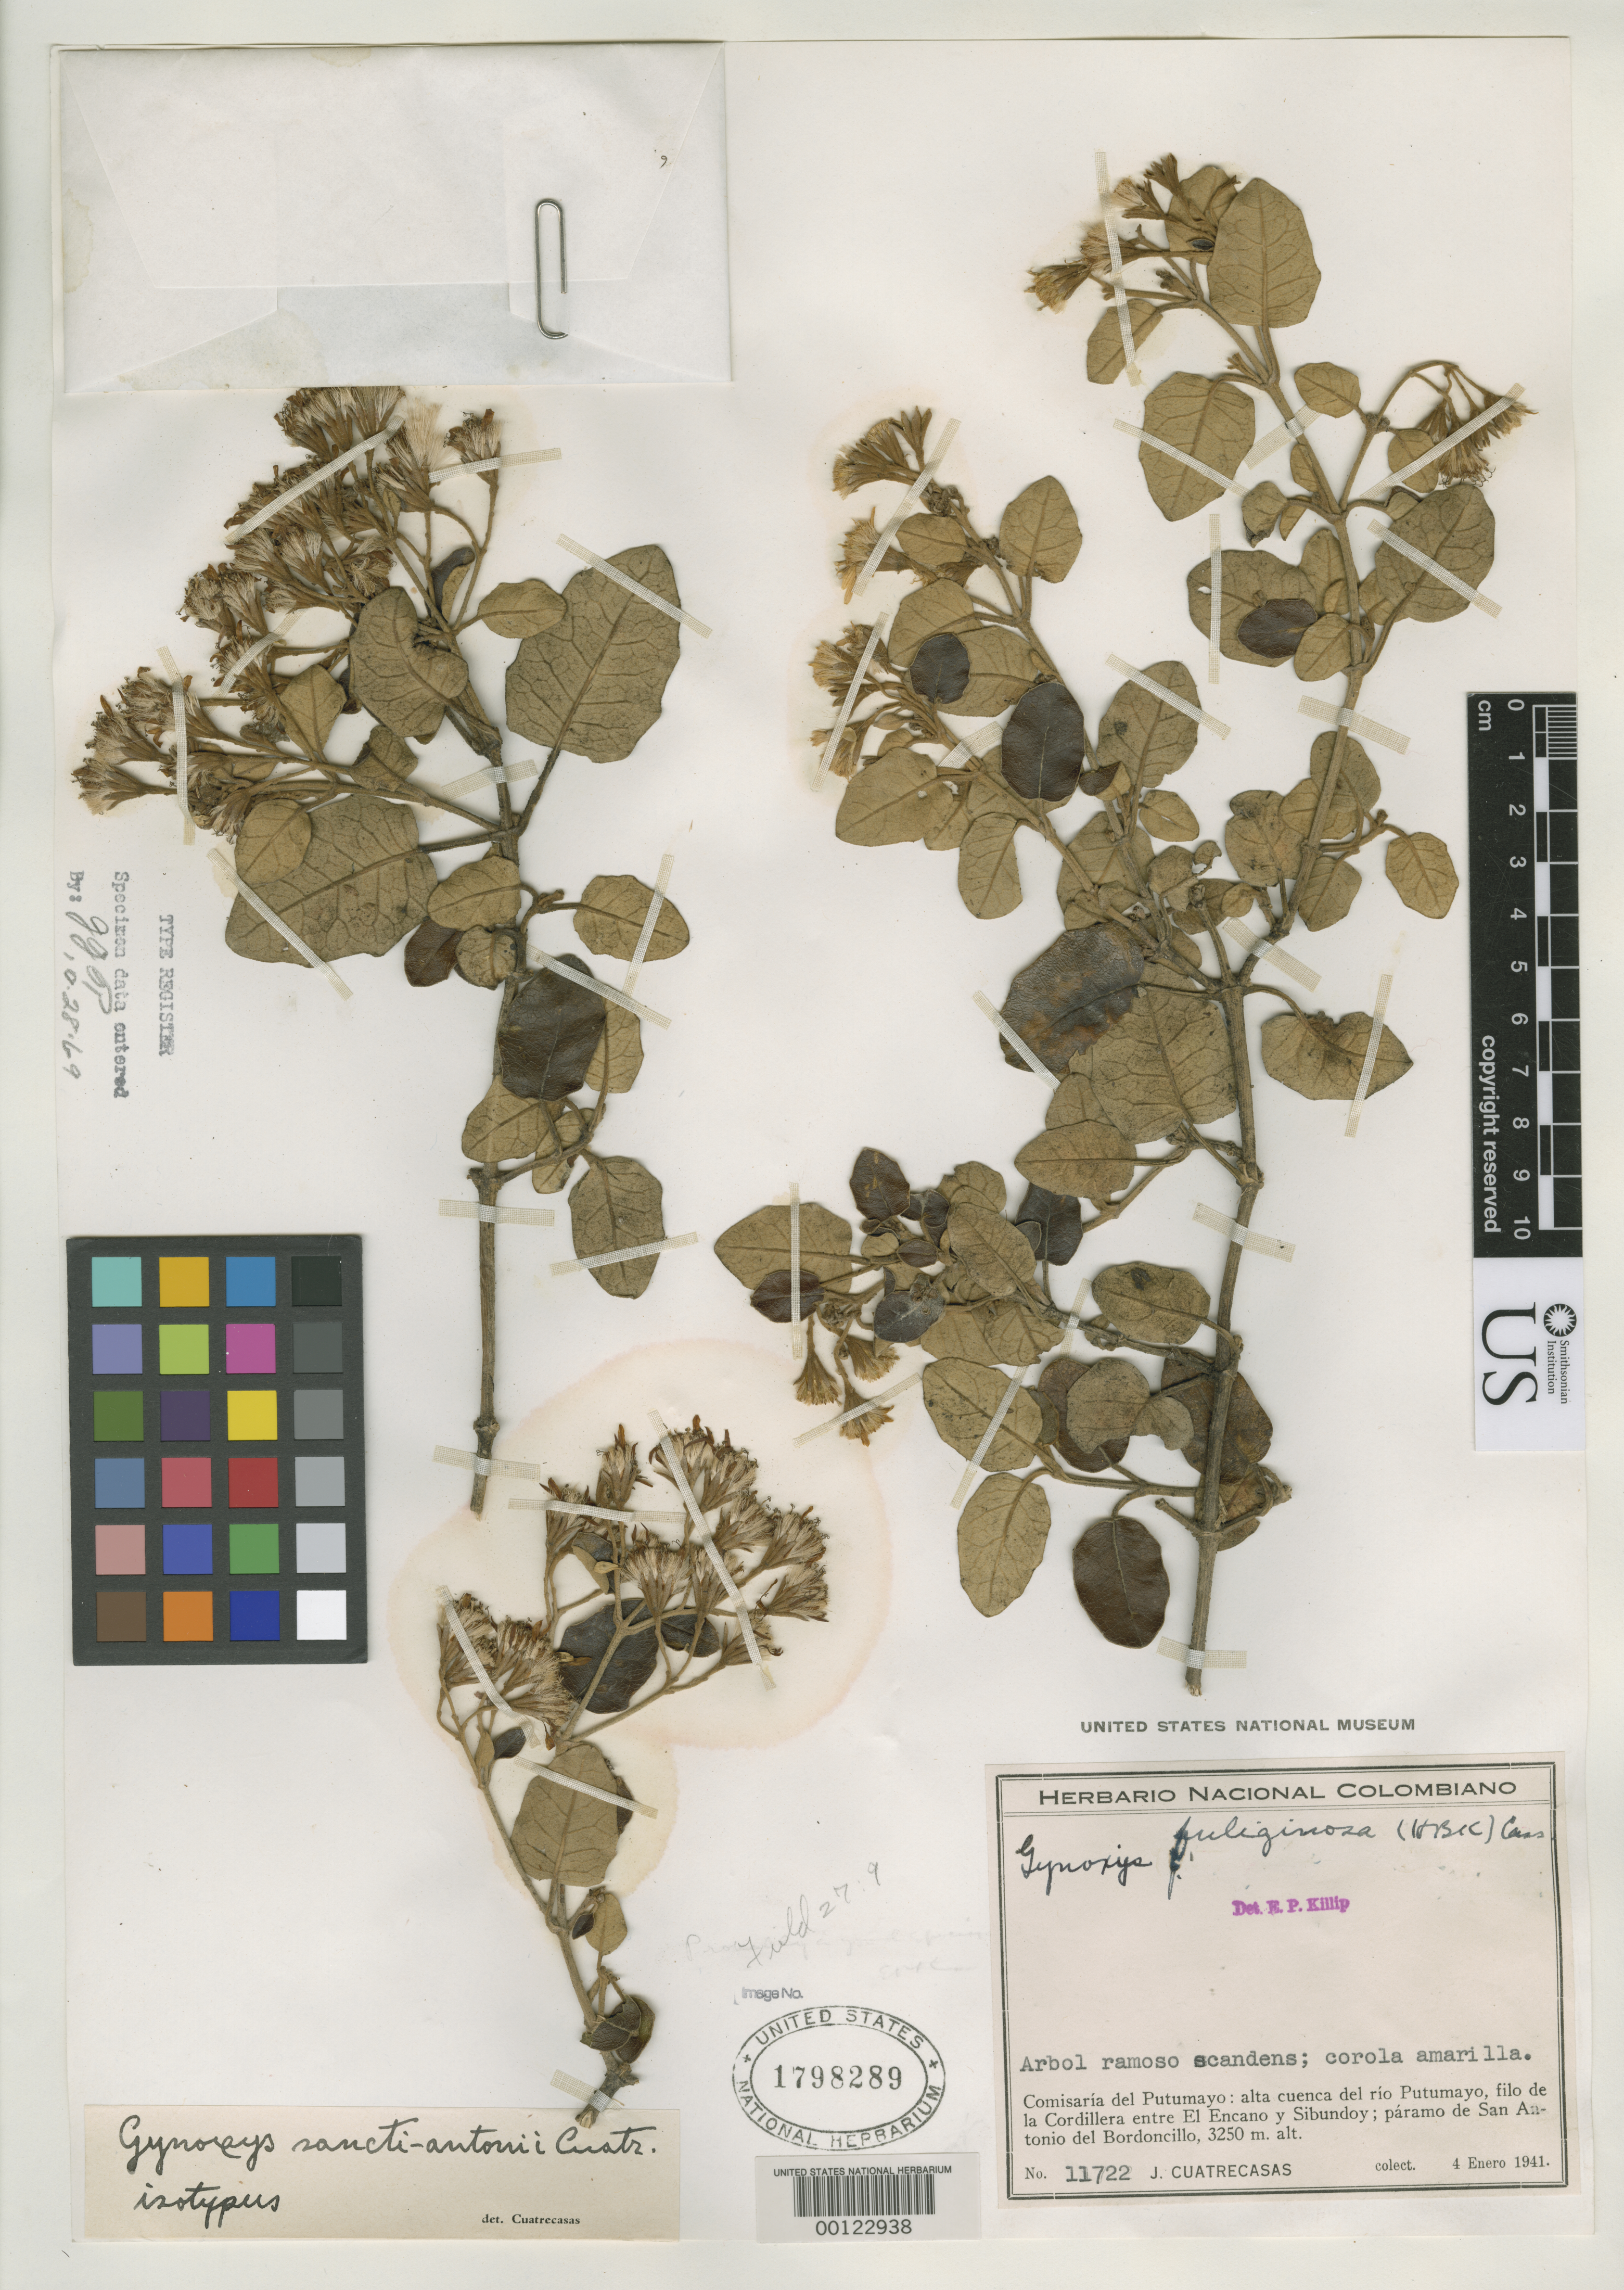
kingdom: Plantae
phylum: Tracheophyta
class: Magnoliopsida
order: Asterales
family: Asteraceae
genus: Gynoxys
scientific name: Gynoxys sancti-antonii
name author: Cuatrec.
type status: Isotype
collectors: J. Cuatrecasas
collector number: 11722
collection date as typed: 04 Jan 1941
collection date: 1941-01-04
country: Colombia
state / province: Putumayo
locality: Between El Encaño and Sibundoy.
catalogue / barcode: US 1798289